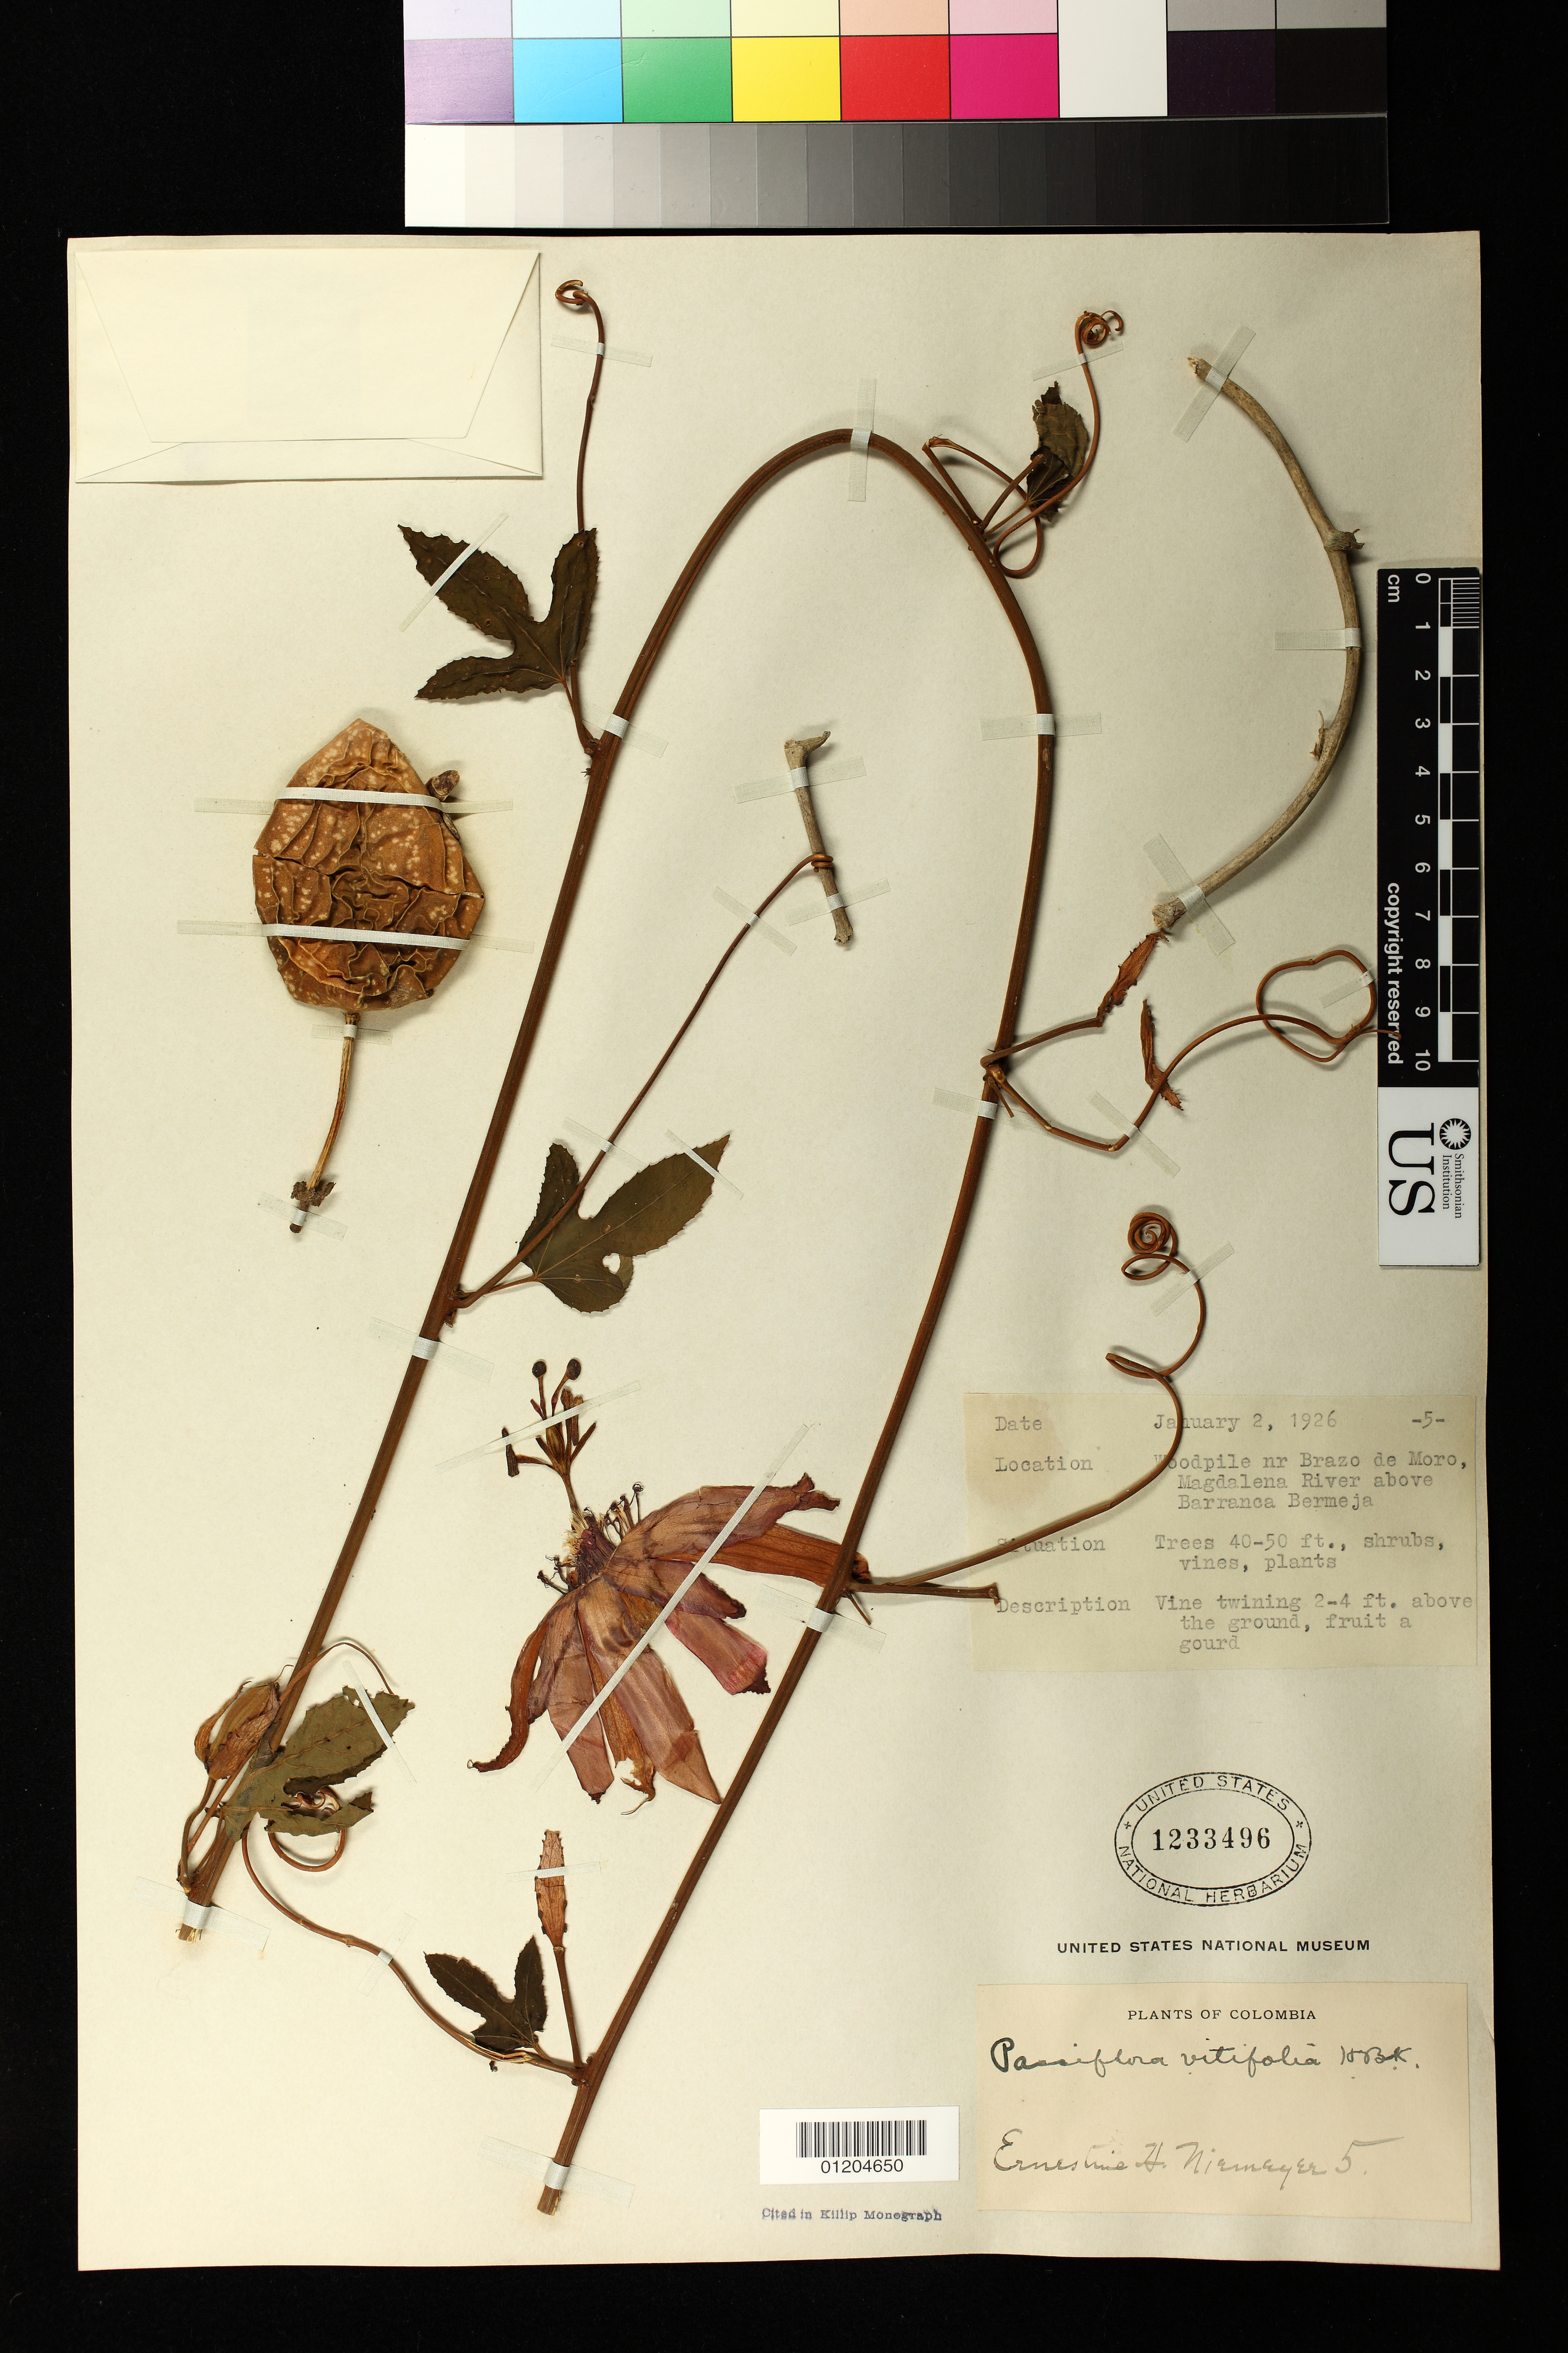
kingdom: Plantae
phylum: Tracheophyta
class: Magnoliopsida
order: Malpighiales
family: Passifloraceae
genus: Passiflora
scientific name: Passiflora vitifolia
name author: Kunth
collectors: E. H. Niemeyer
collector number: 5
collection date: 1926-01-02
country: Colombia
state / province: Santander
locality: Woodpile nr Brazo de Moro, Magdalena River above Barranca Bermeja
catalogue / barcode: US 1233496